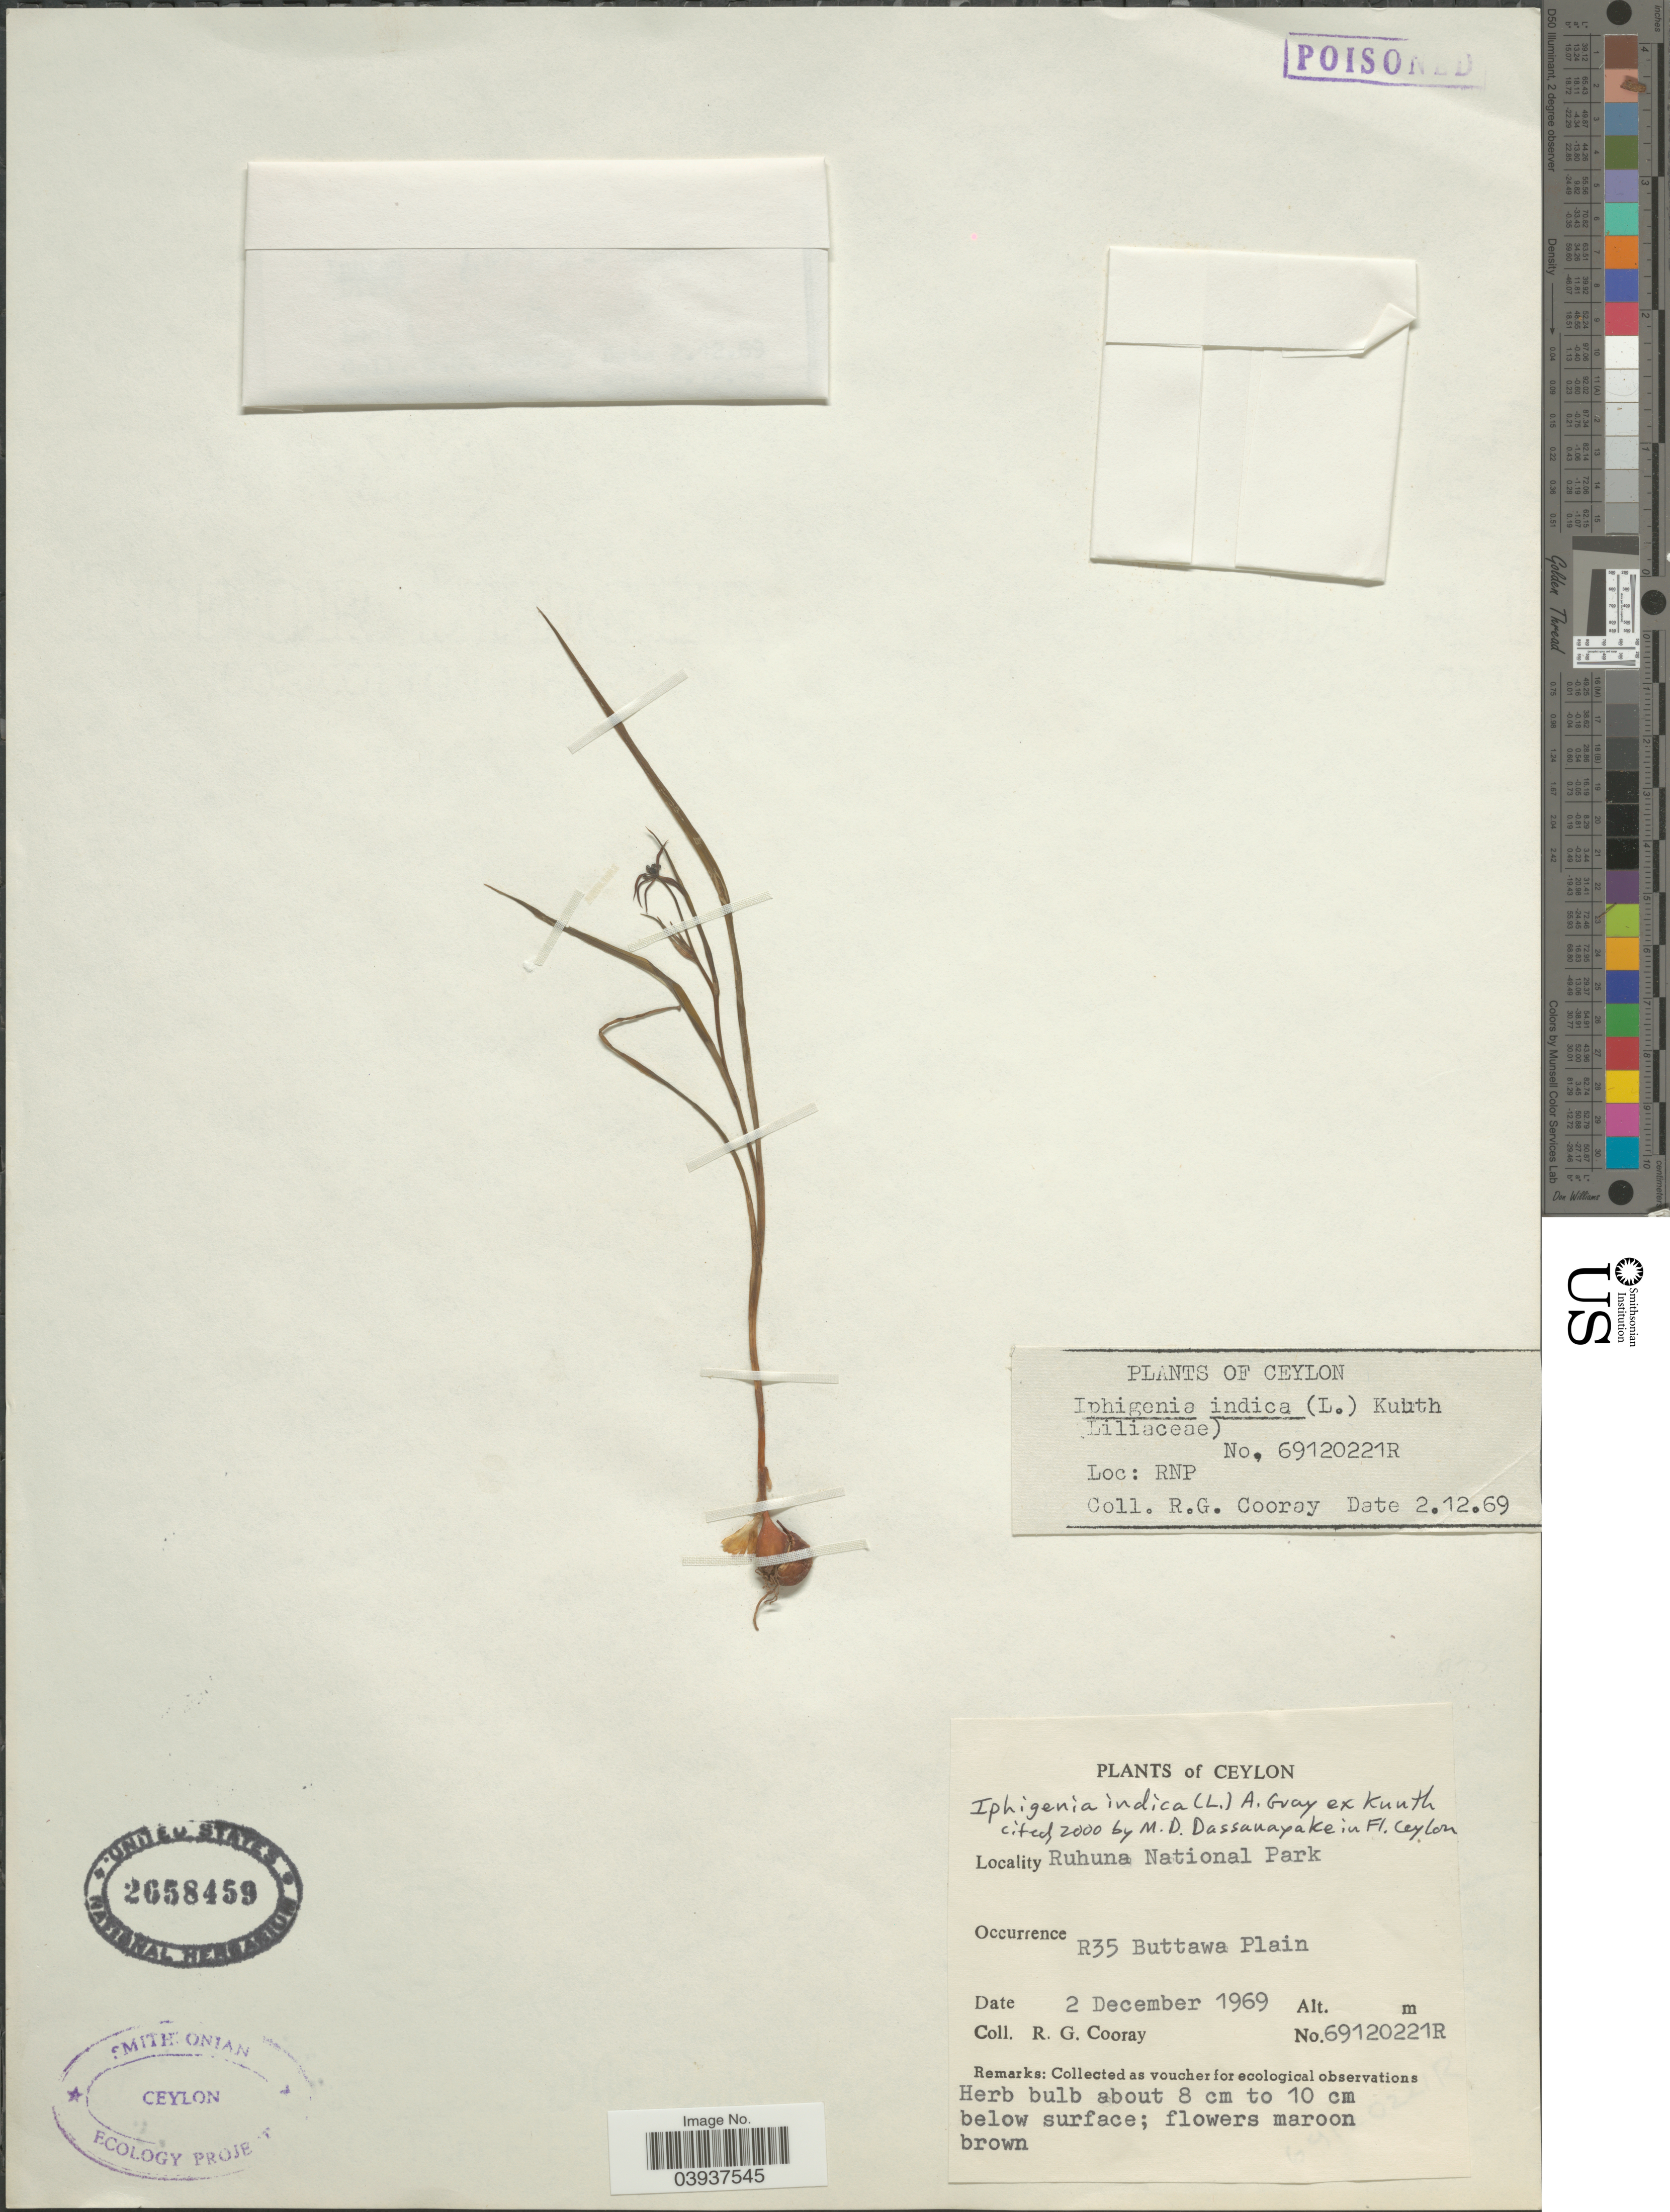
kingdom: Plantae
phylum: Tracheophyta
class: Liliopsida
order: Liliales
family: Colchicaceae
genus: Iphigenia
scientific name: Iphigenia sp.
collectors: R. Cooray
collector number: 69120221R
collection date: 1969-12-02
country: Sri Lanka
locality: Ceylon. Ruhuna National Park. R35 Buttawa Plain.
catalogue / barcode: US 2658459